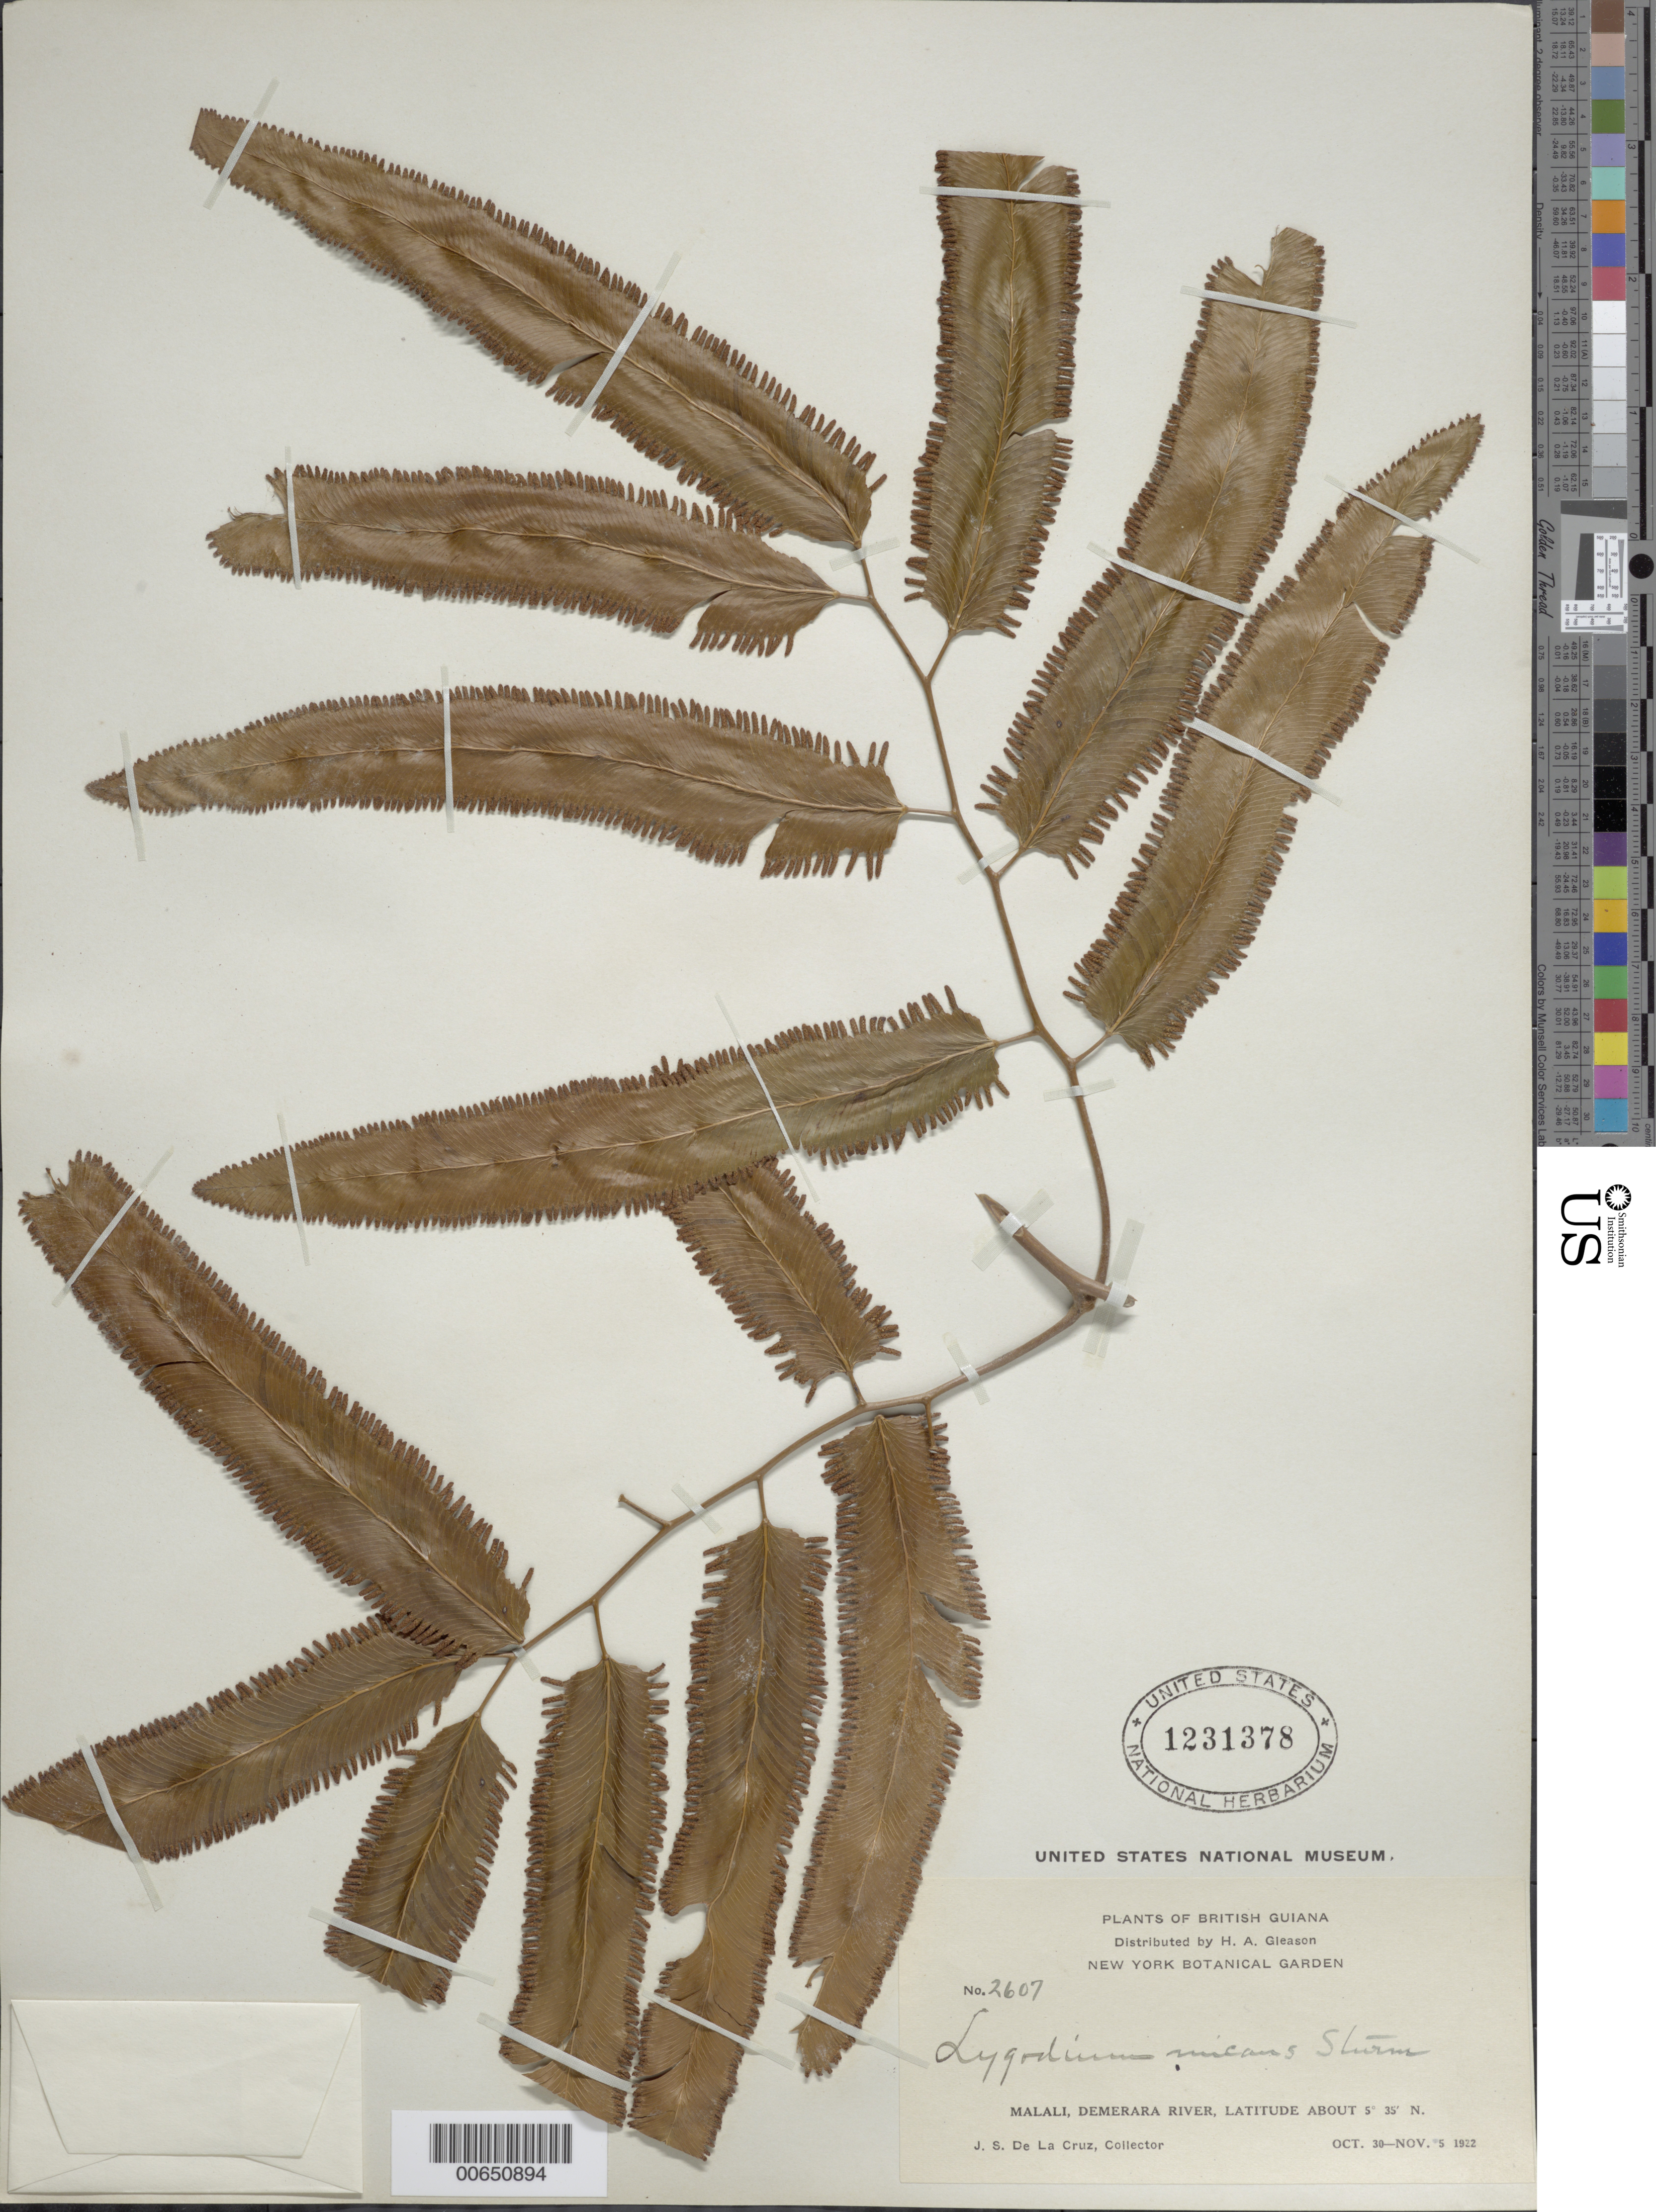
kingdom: Plantae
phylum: Tracheophyta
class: Polypodiopsida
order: Schizaeales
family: Lygodiaceae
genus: Lygodium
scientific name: Lygodium volubile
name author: Sw.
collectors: J. S. de la Cruz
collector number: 2607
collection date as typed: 30-Oct-22 to 5-Nov-22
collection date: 1922-10-30/1922-11-05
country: Guyana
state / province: U. Demerara-Berbice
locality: Malali, Demerara R.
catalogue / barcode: US 1231378